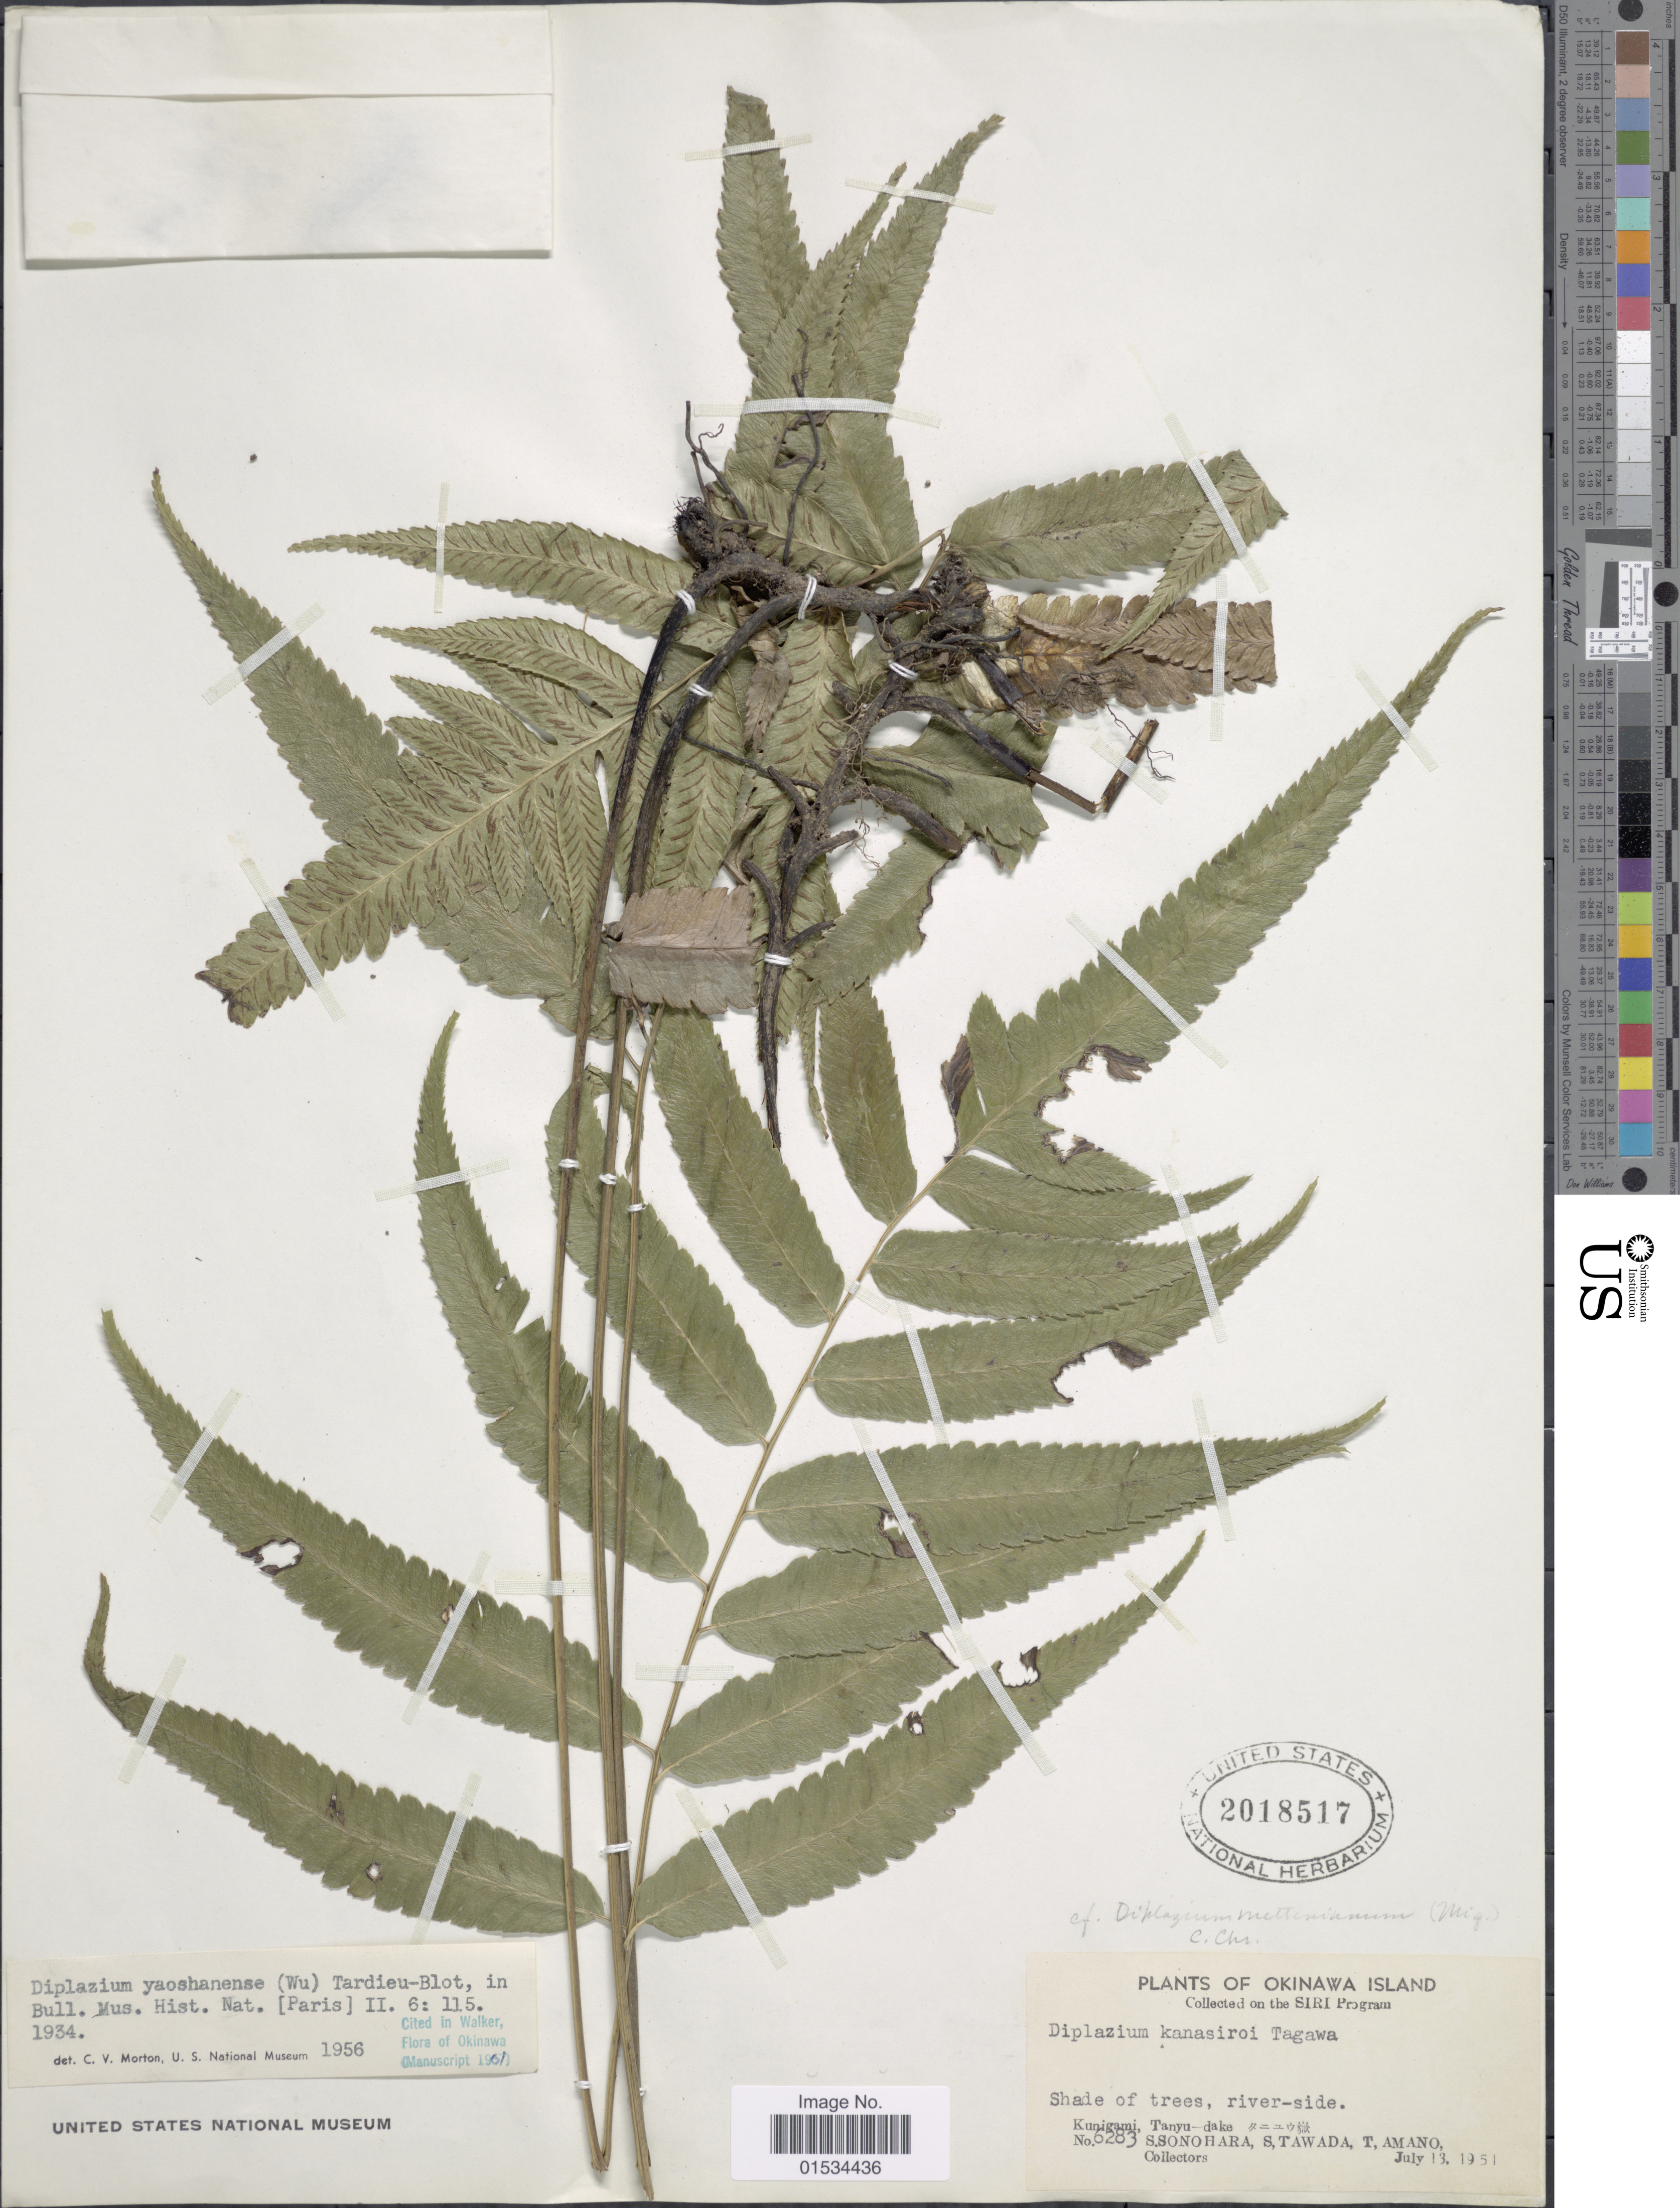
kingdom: Plantae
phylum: Tracheophyta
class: Polypodiopsida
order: Polypodiales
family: Athyriaceae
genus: Diplazium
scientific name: Diplazium yaoshanense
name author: (Y.C. Wu) Tardieu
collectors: S. Sonohara, S. Tawada & T. Amano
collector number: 6283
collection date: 1951-07-13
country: Japan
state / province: Okinawa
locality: Shade of trees, river-side, Kunigami, Tanyu-dake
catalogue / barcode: US 2018517